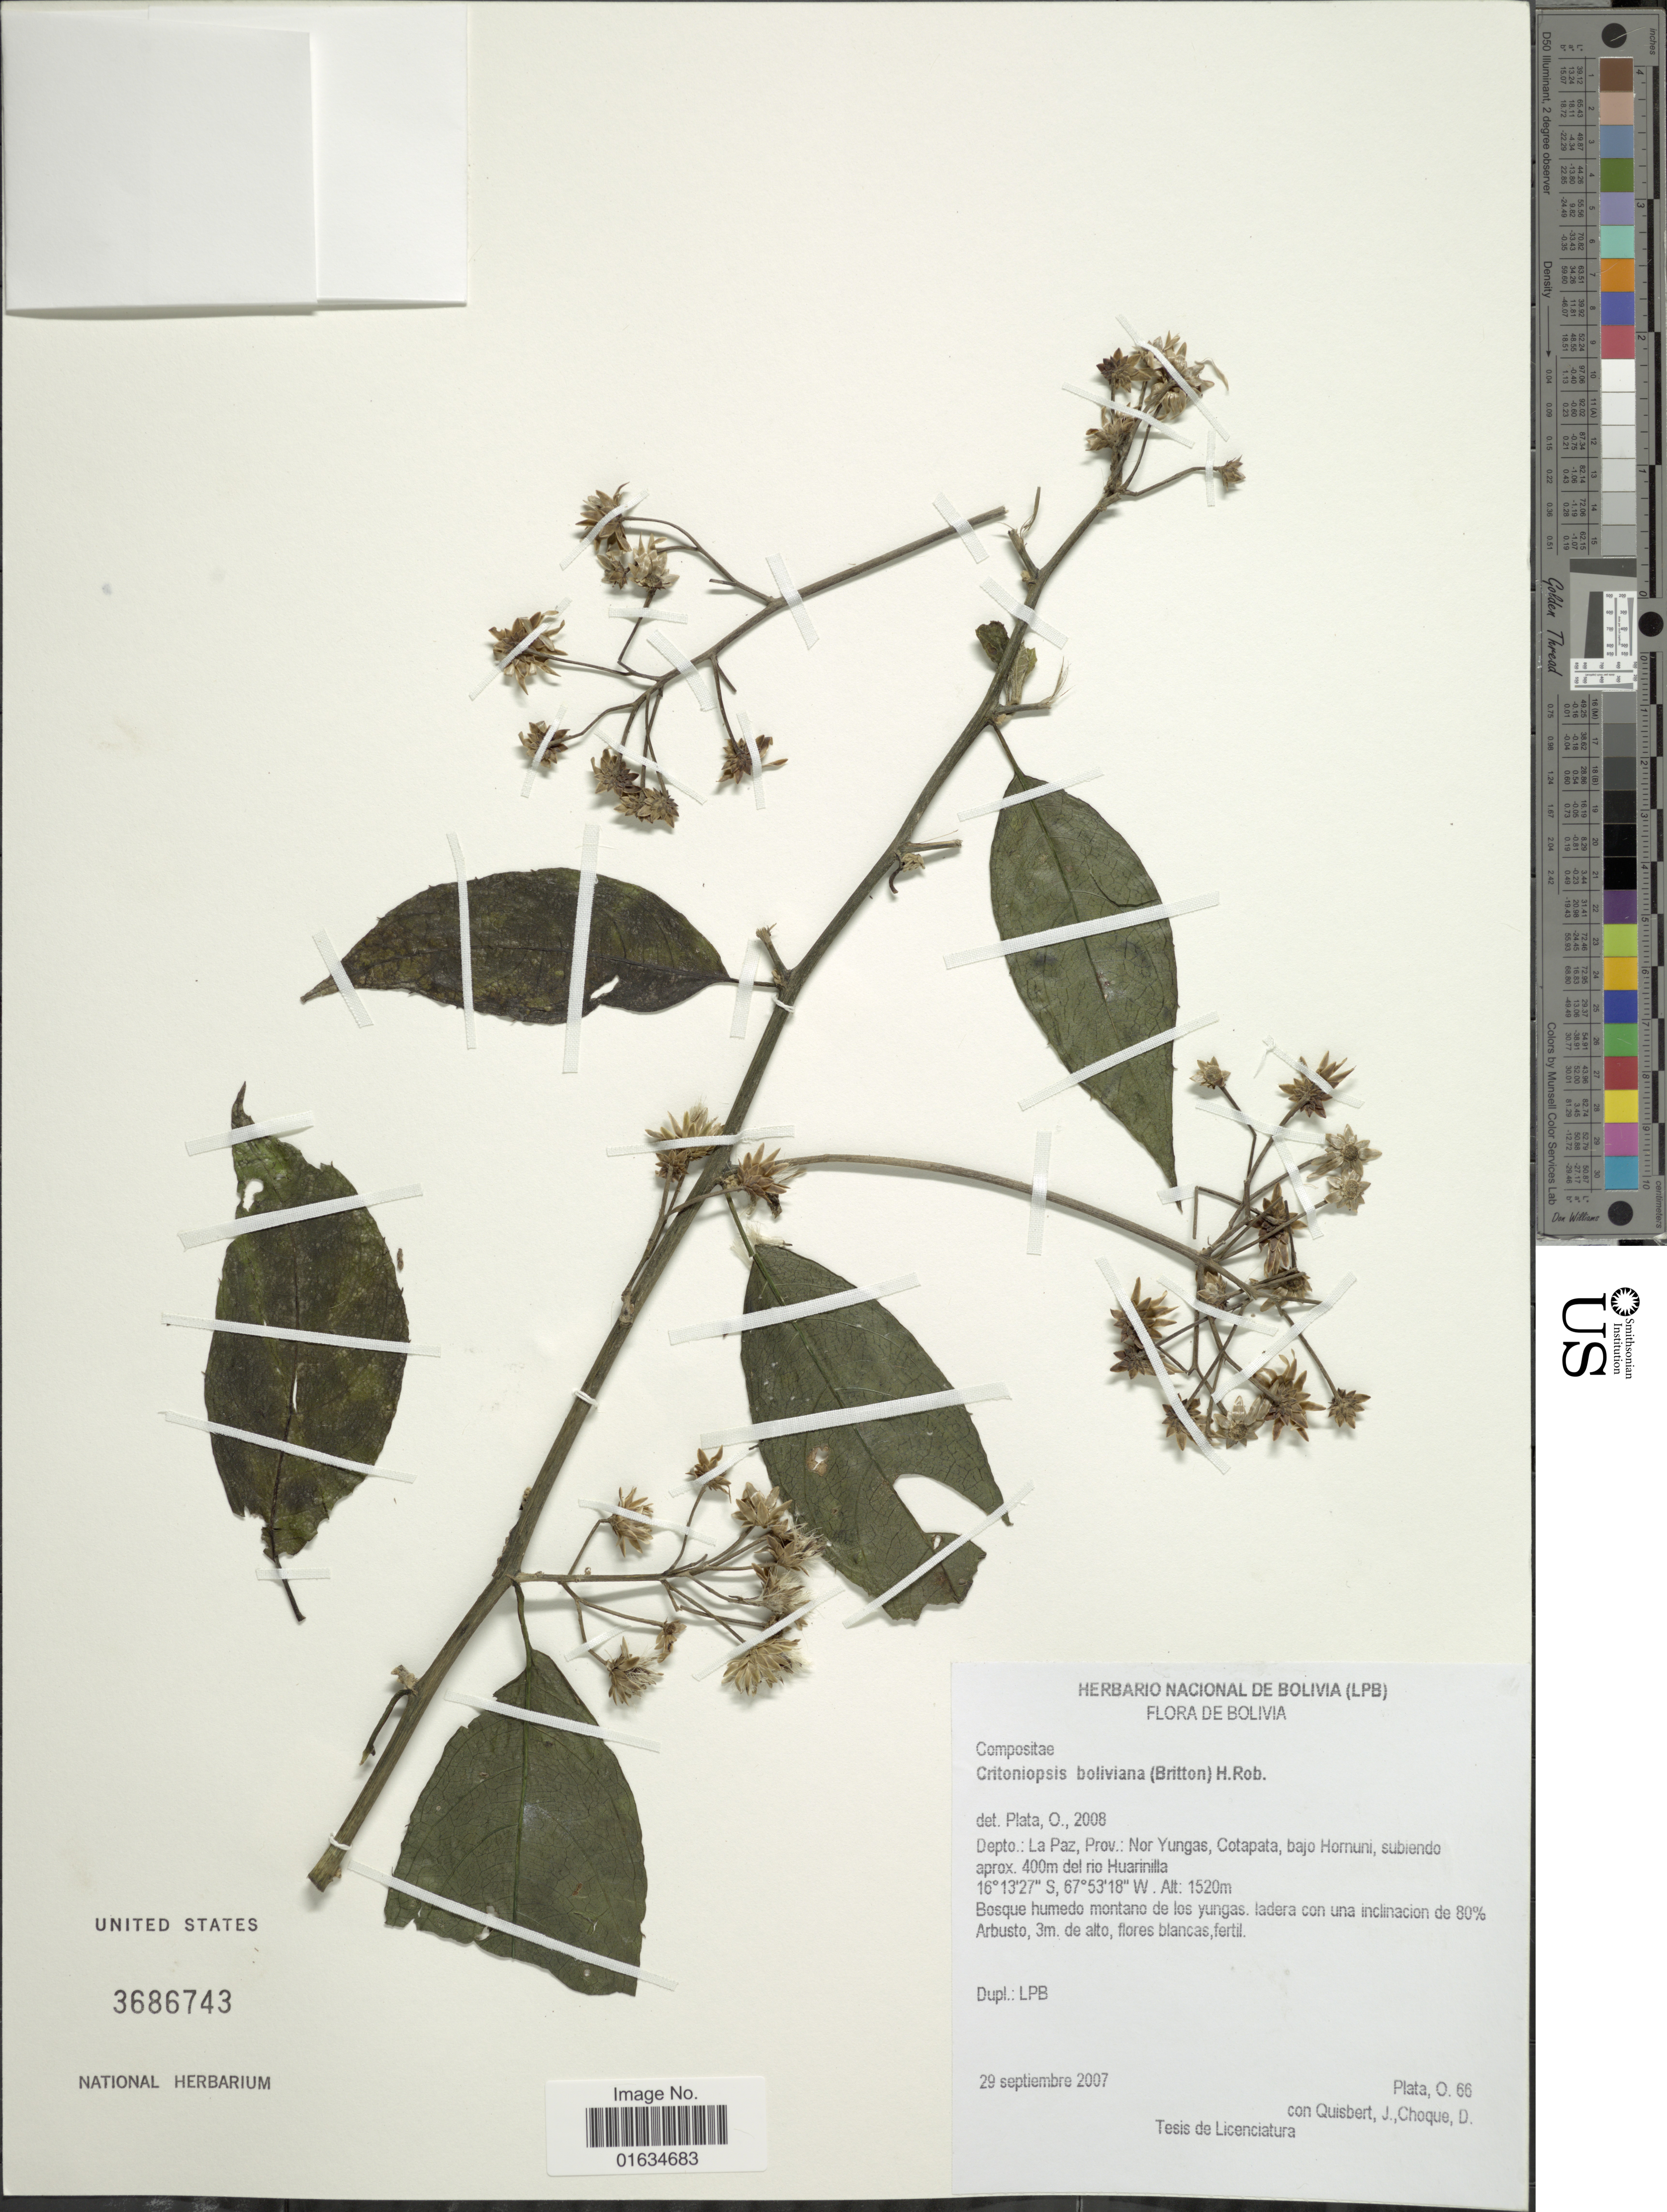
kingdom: Plantae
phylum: Tracheophyta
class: Magnoliopsida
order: Asterales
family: Asteraceae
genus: Quechualia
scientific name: Quechualia sp.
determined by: Ávila C., Fabio Andrés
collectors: O. Plata, J. Quisbert & D. Choque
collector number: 66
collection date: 2007-09-29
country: Ecuador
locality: Prov.: Nor Yungas, Cotapata, bajo Hornuni, subiendo aprox. 400 m del rio Huarinilla, bosque humedo montano de los yungas.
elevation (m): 1520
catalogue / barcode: US 3686743